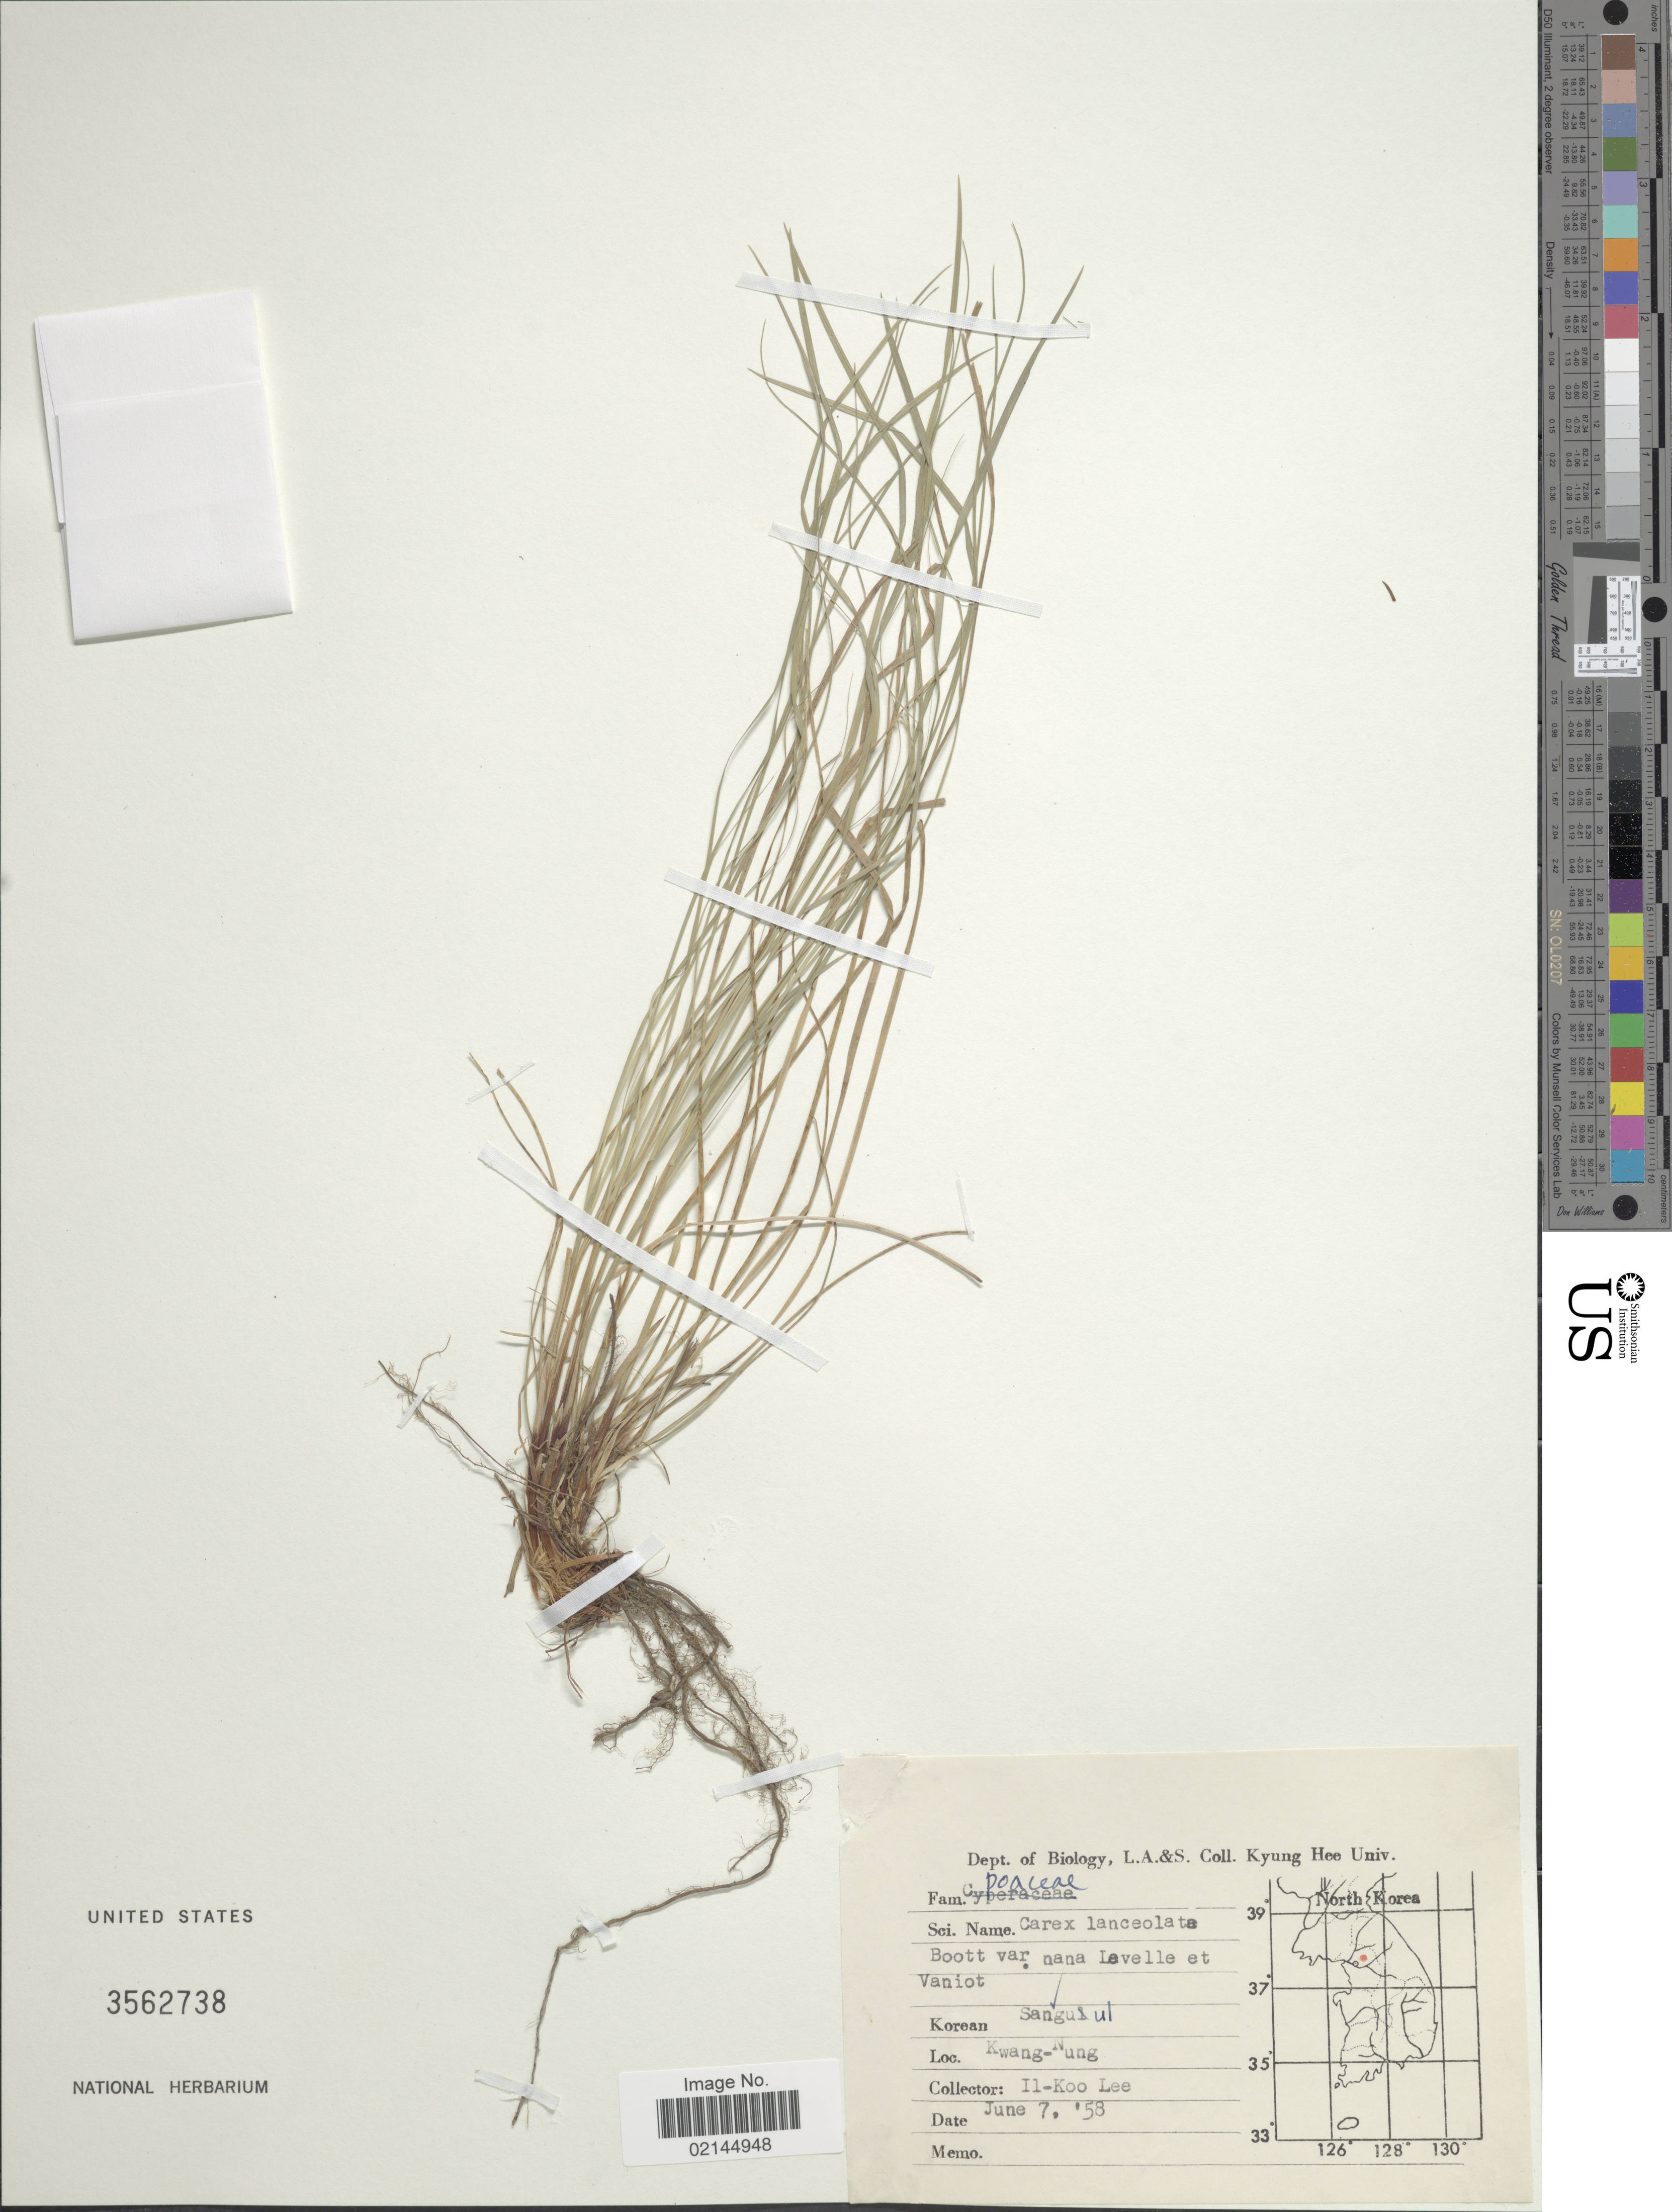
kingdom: Plantae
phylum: Tracheophyta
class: Liliopsida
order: Poales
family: Cyperaceae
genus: Carex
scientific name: Carex lanceolata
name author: Boott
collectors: Il-Ko Lee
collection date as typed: Transcribed d/m/y: 7/6/58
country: South Korea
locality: Kwang-Nung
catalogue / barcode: US 3562738